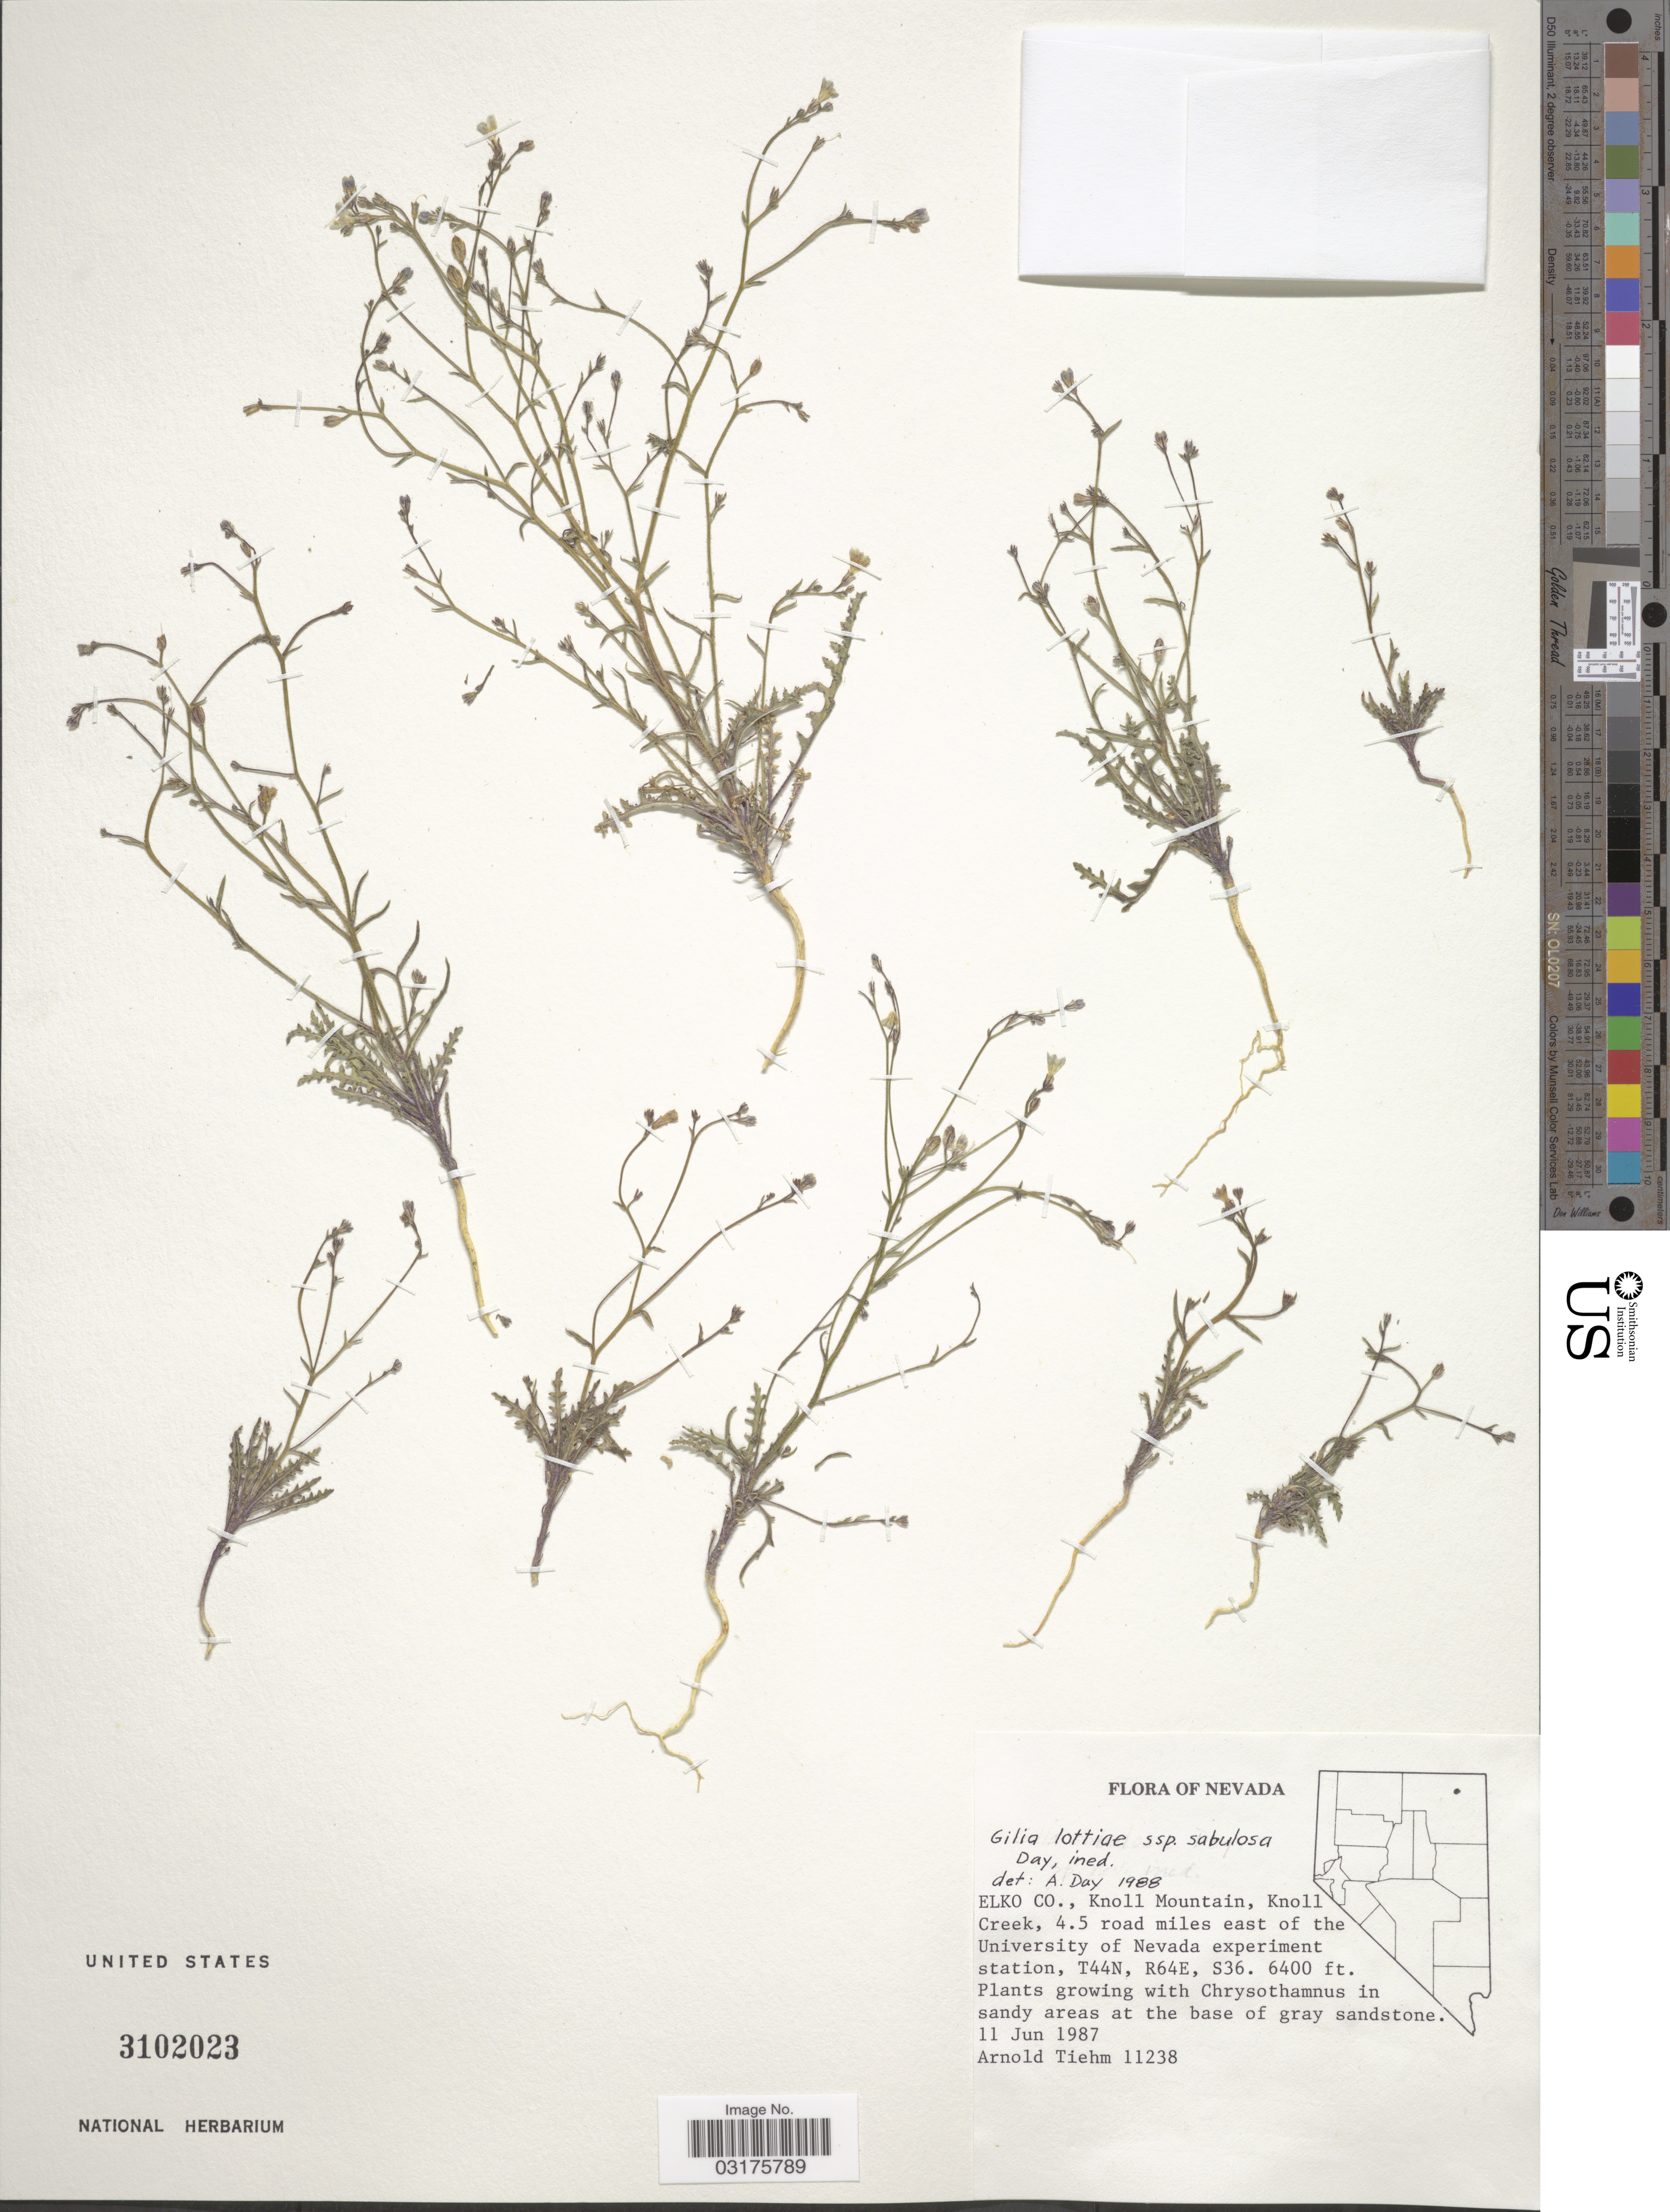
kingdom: Plantae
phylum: Tracheophyta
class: Magnoliopsida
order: Ericales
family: Polemoniaceae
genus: Aliciella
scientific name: Aliciella sp.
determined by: Strong, Mark T., (BOT), Smithsonian Institution - National Museum of Natural History (UNITED STATES)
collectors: A. Tiehm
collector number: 11238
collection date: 1987-06-11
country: United States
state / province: Nevada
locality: Elko Co., Knoll Mountain, Knoll Creek, 4.5 road miles east of the University of Nevada experiment station T44N, R64E, S36.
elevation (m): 1951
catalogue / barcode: US 3102023